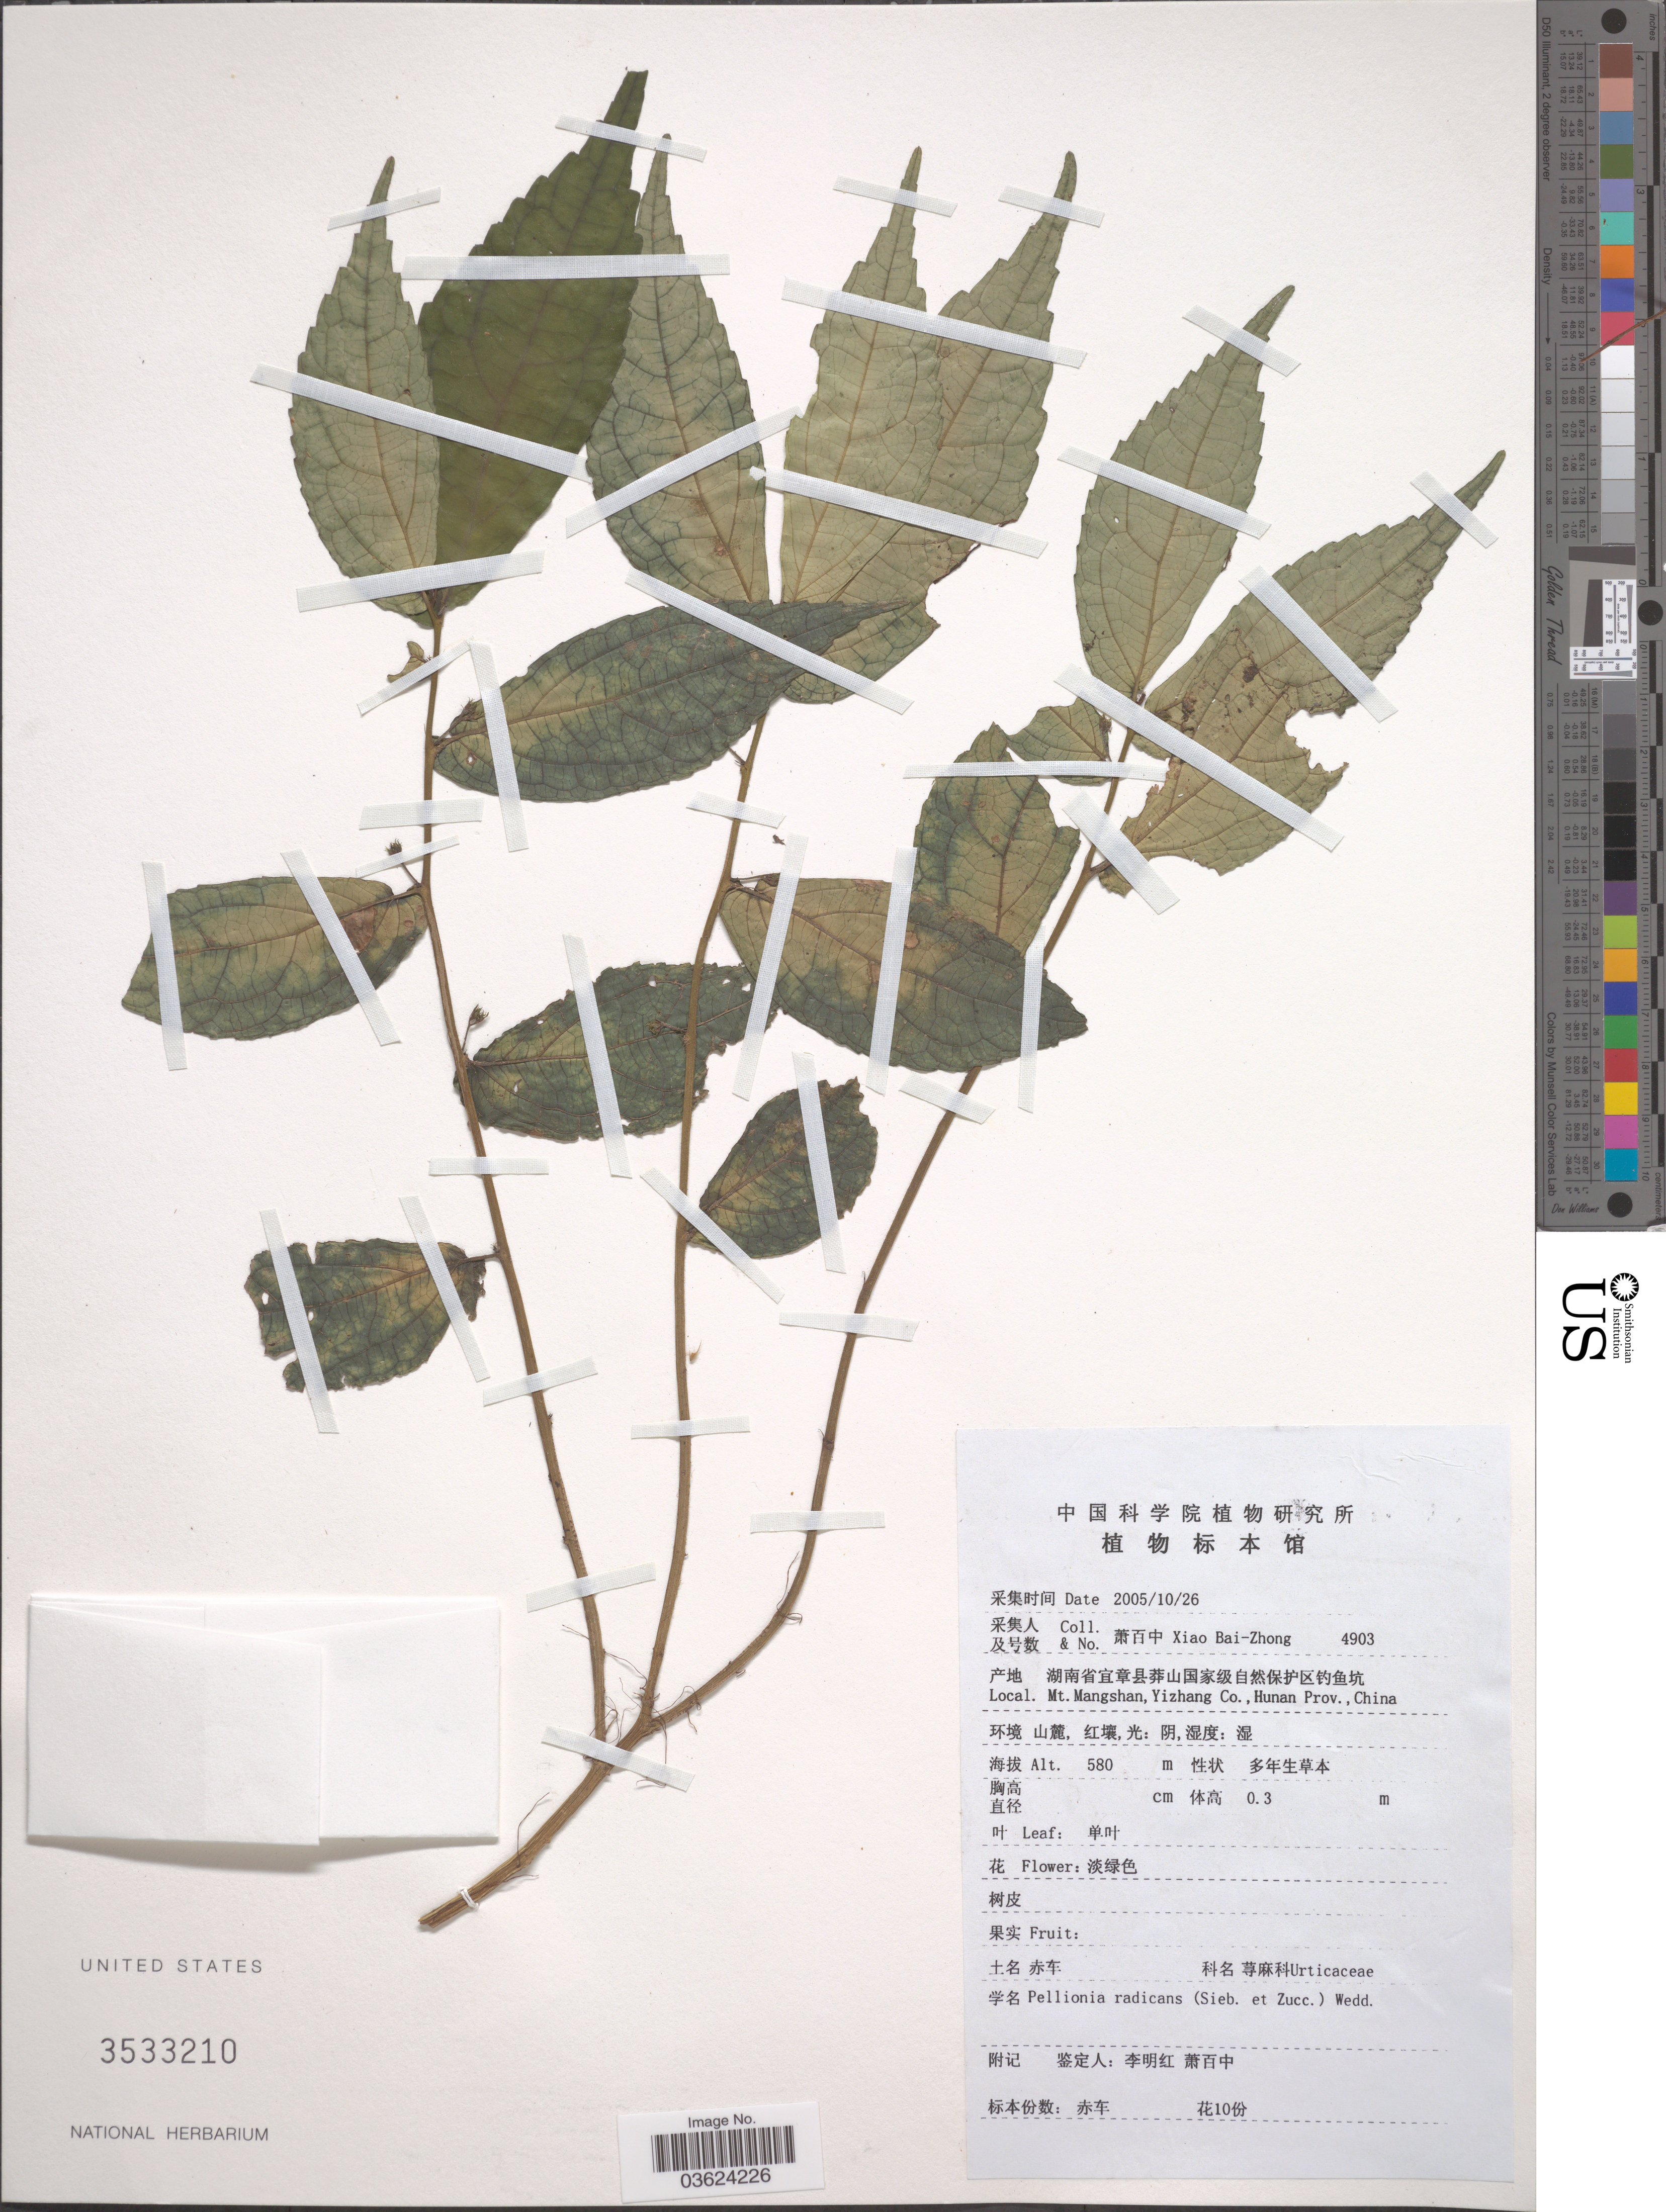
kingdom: Plantae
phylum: Tracheophyta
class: Magnoliopsida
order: Rosales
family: Urticaceae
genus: Pellionia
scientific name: Pellionia radicans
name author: (Siebold & Zucc.) Wedd.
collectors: B. Z. Xiao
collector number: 4903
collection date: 2005-10-26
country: China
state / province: Hunan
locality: Mt. Mangshan, Yizhang Co.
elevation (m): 580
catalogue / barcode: US 3533210